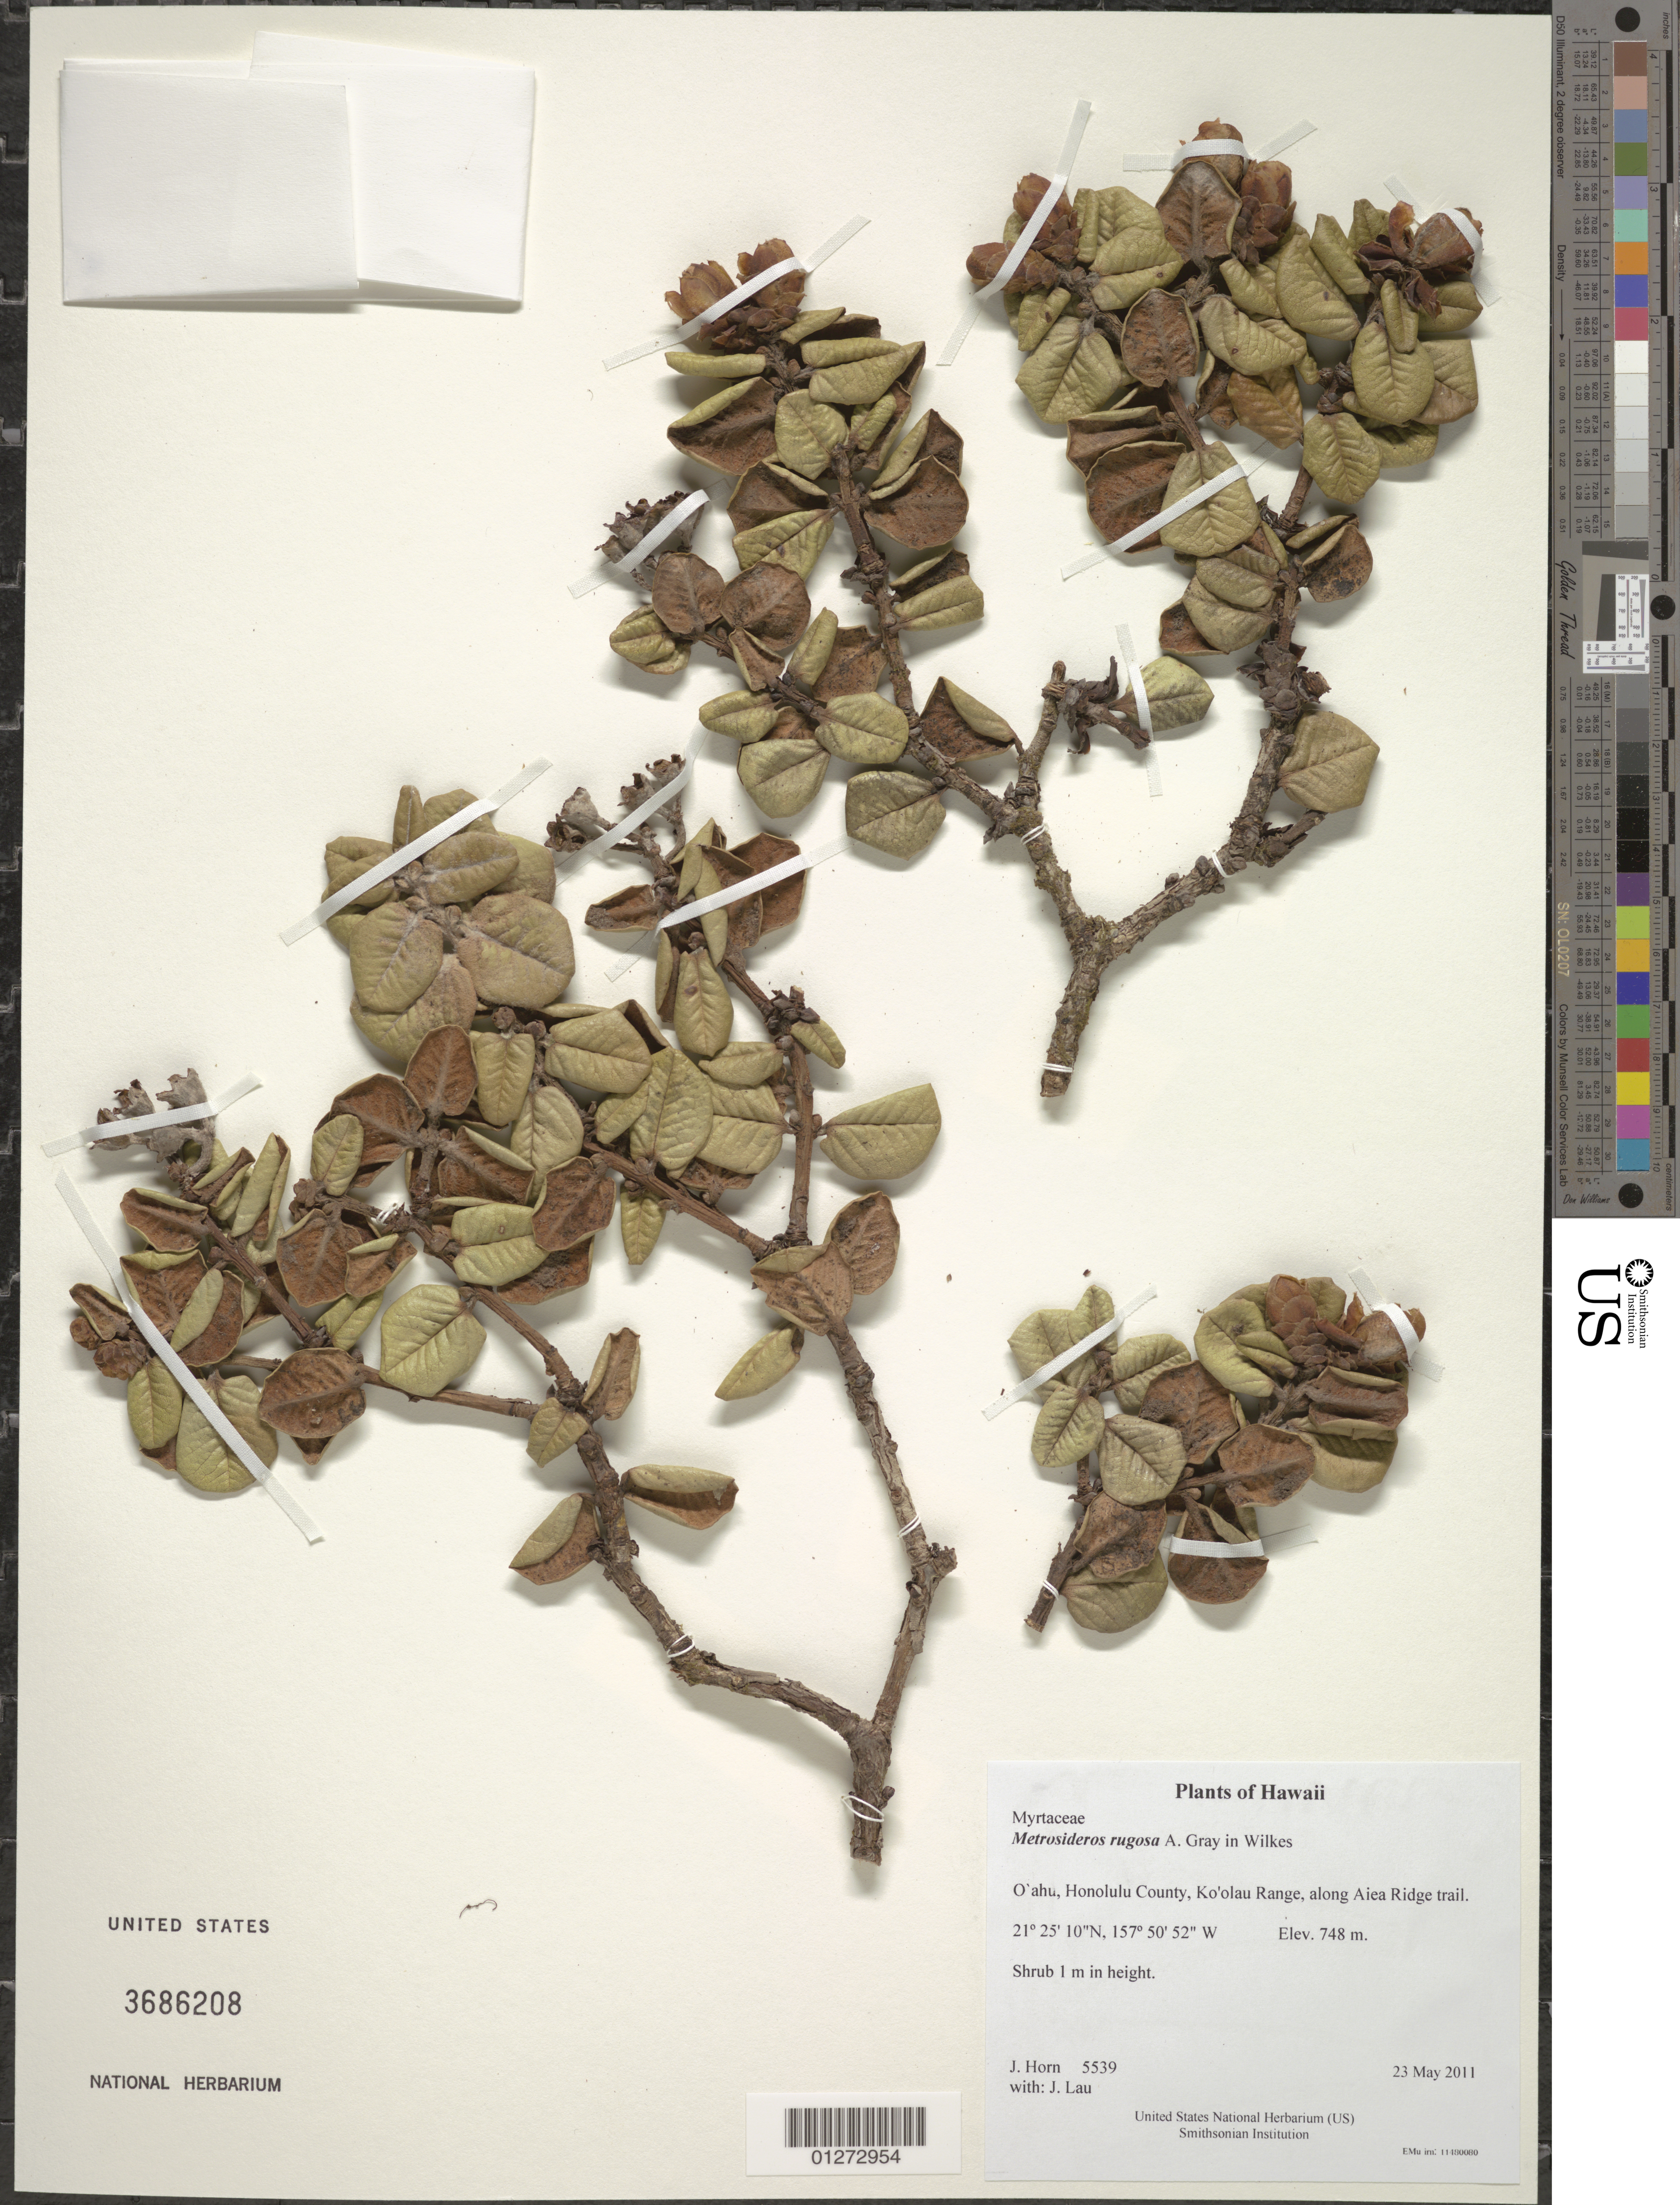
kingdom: Plantae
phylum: Tracheophyta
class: Magnoliopsida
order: Myrtales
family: Myrtaceae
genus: Metrosideros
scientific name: Metrosideros rugosa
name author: A. Gray in Wilkes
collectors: J. Horn & J. Lau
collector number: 5539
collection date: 2011-05-23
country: United States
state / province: Hawaii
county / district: Honolulu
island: Oahu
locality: Ko'olau Range, along Aiea Ridge trail.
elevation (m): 748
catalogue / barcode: US 3686208